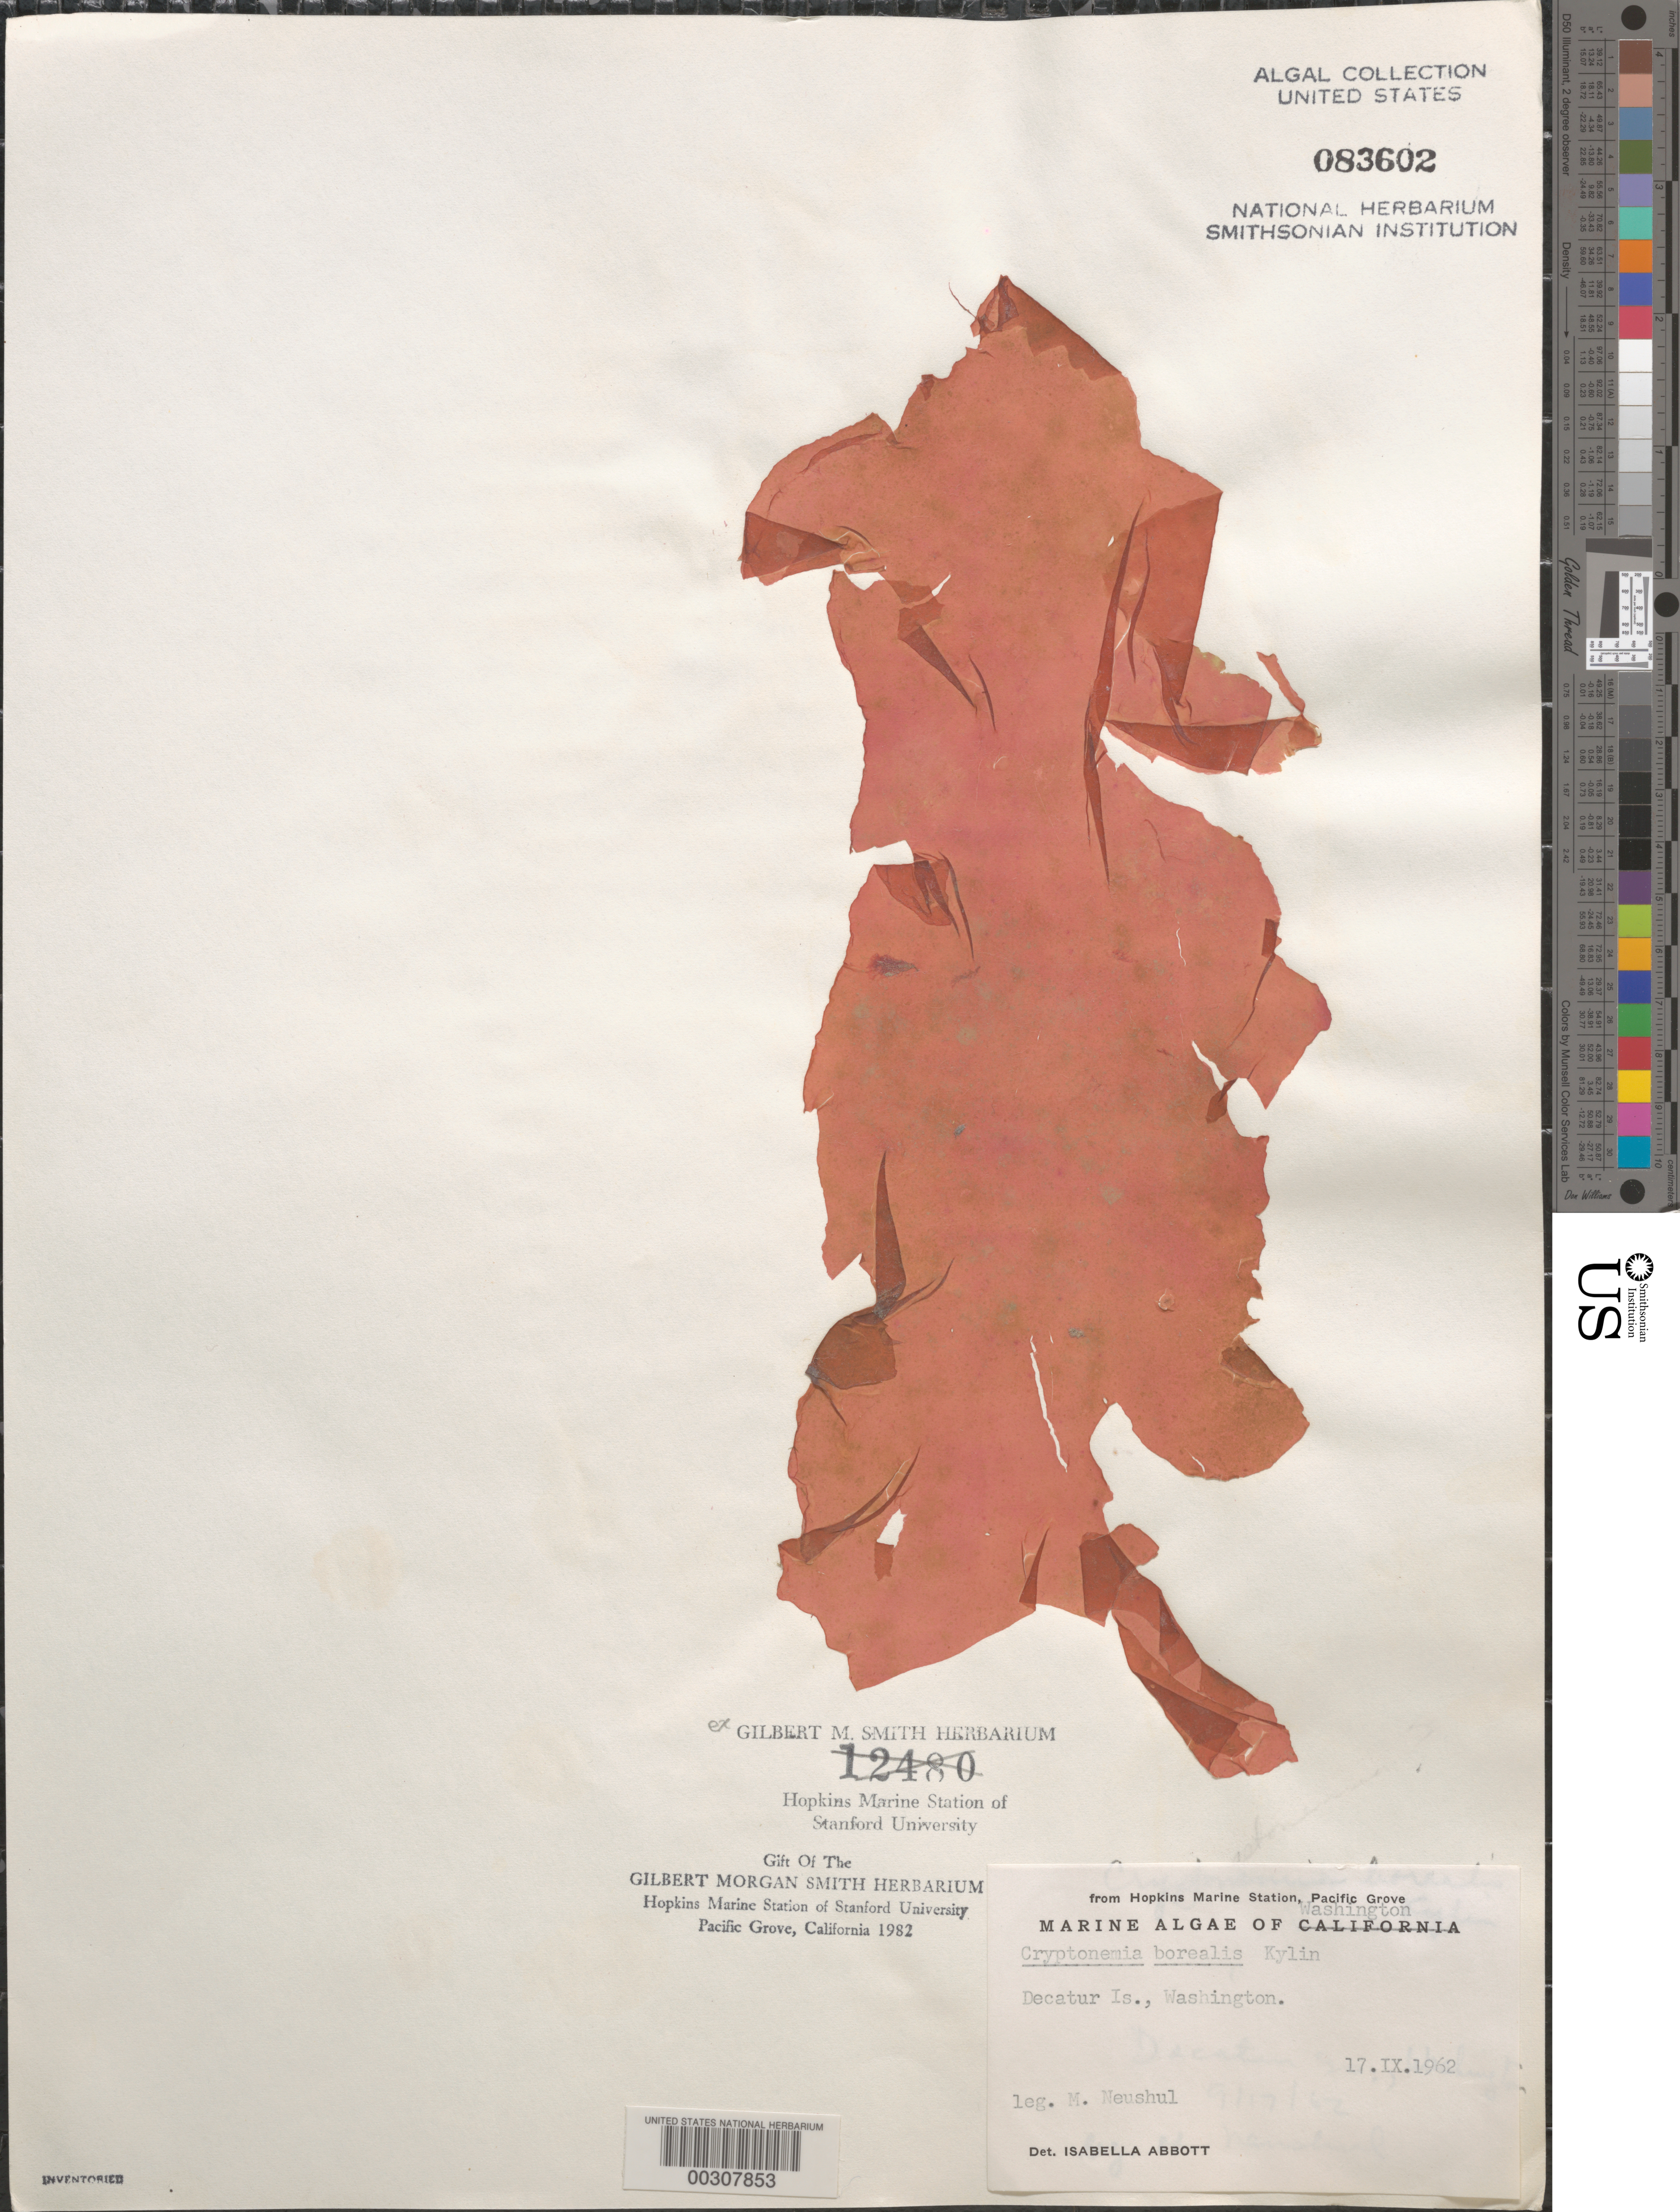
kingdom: Plantae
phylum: Rhodophyta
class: Florideophyceae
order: Halymeniales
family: Halymeniaceae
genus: Cryptonemia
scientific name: Cryptonemia borealis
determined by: Abbott, Isabella A.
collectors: M. Neushul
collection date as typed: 17 Sep 1962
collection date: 1962-09-17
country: United States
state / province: Washington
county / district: San Juan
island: Decatur Island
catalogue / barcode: US 83602